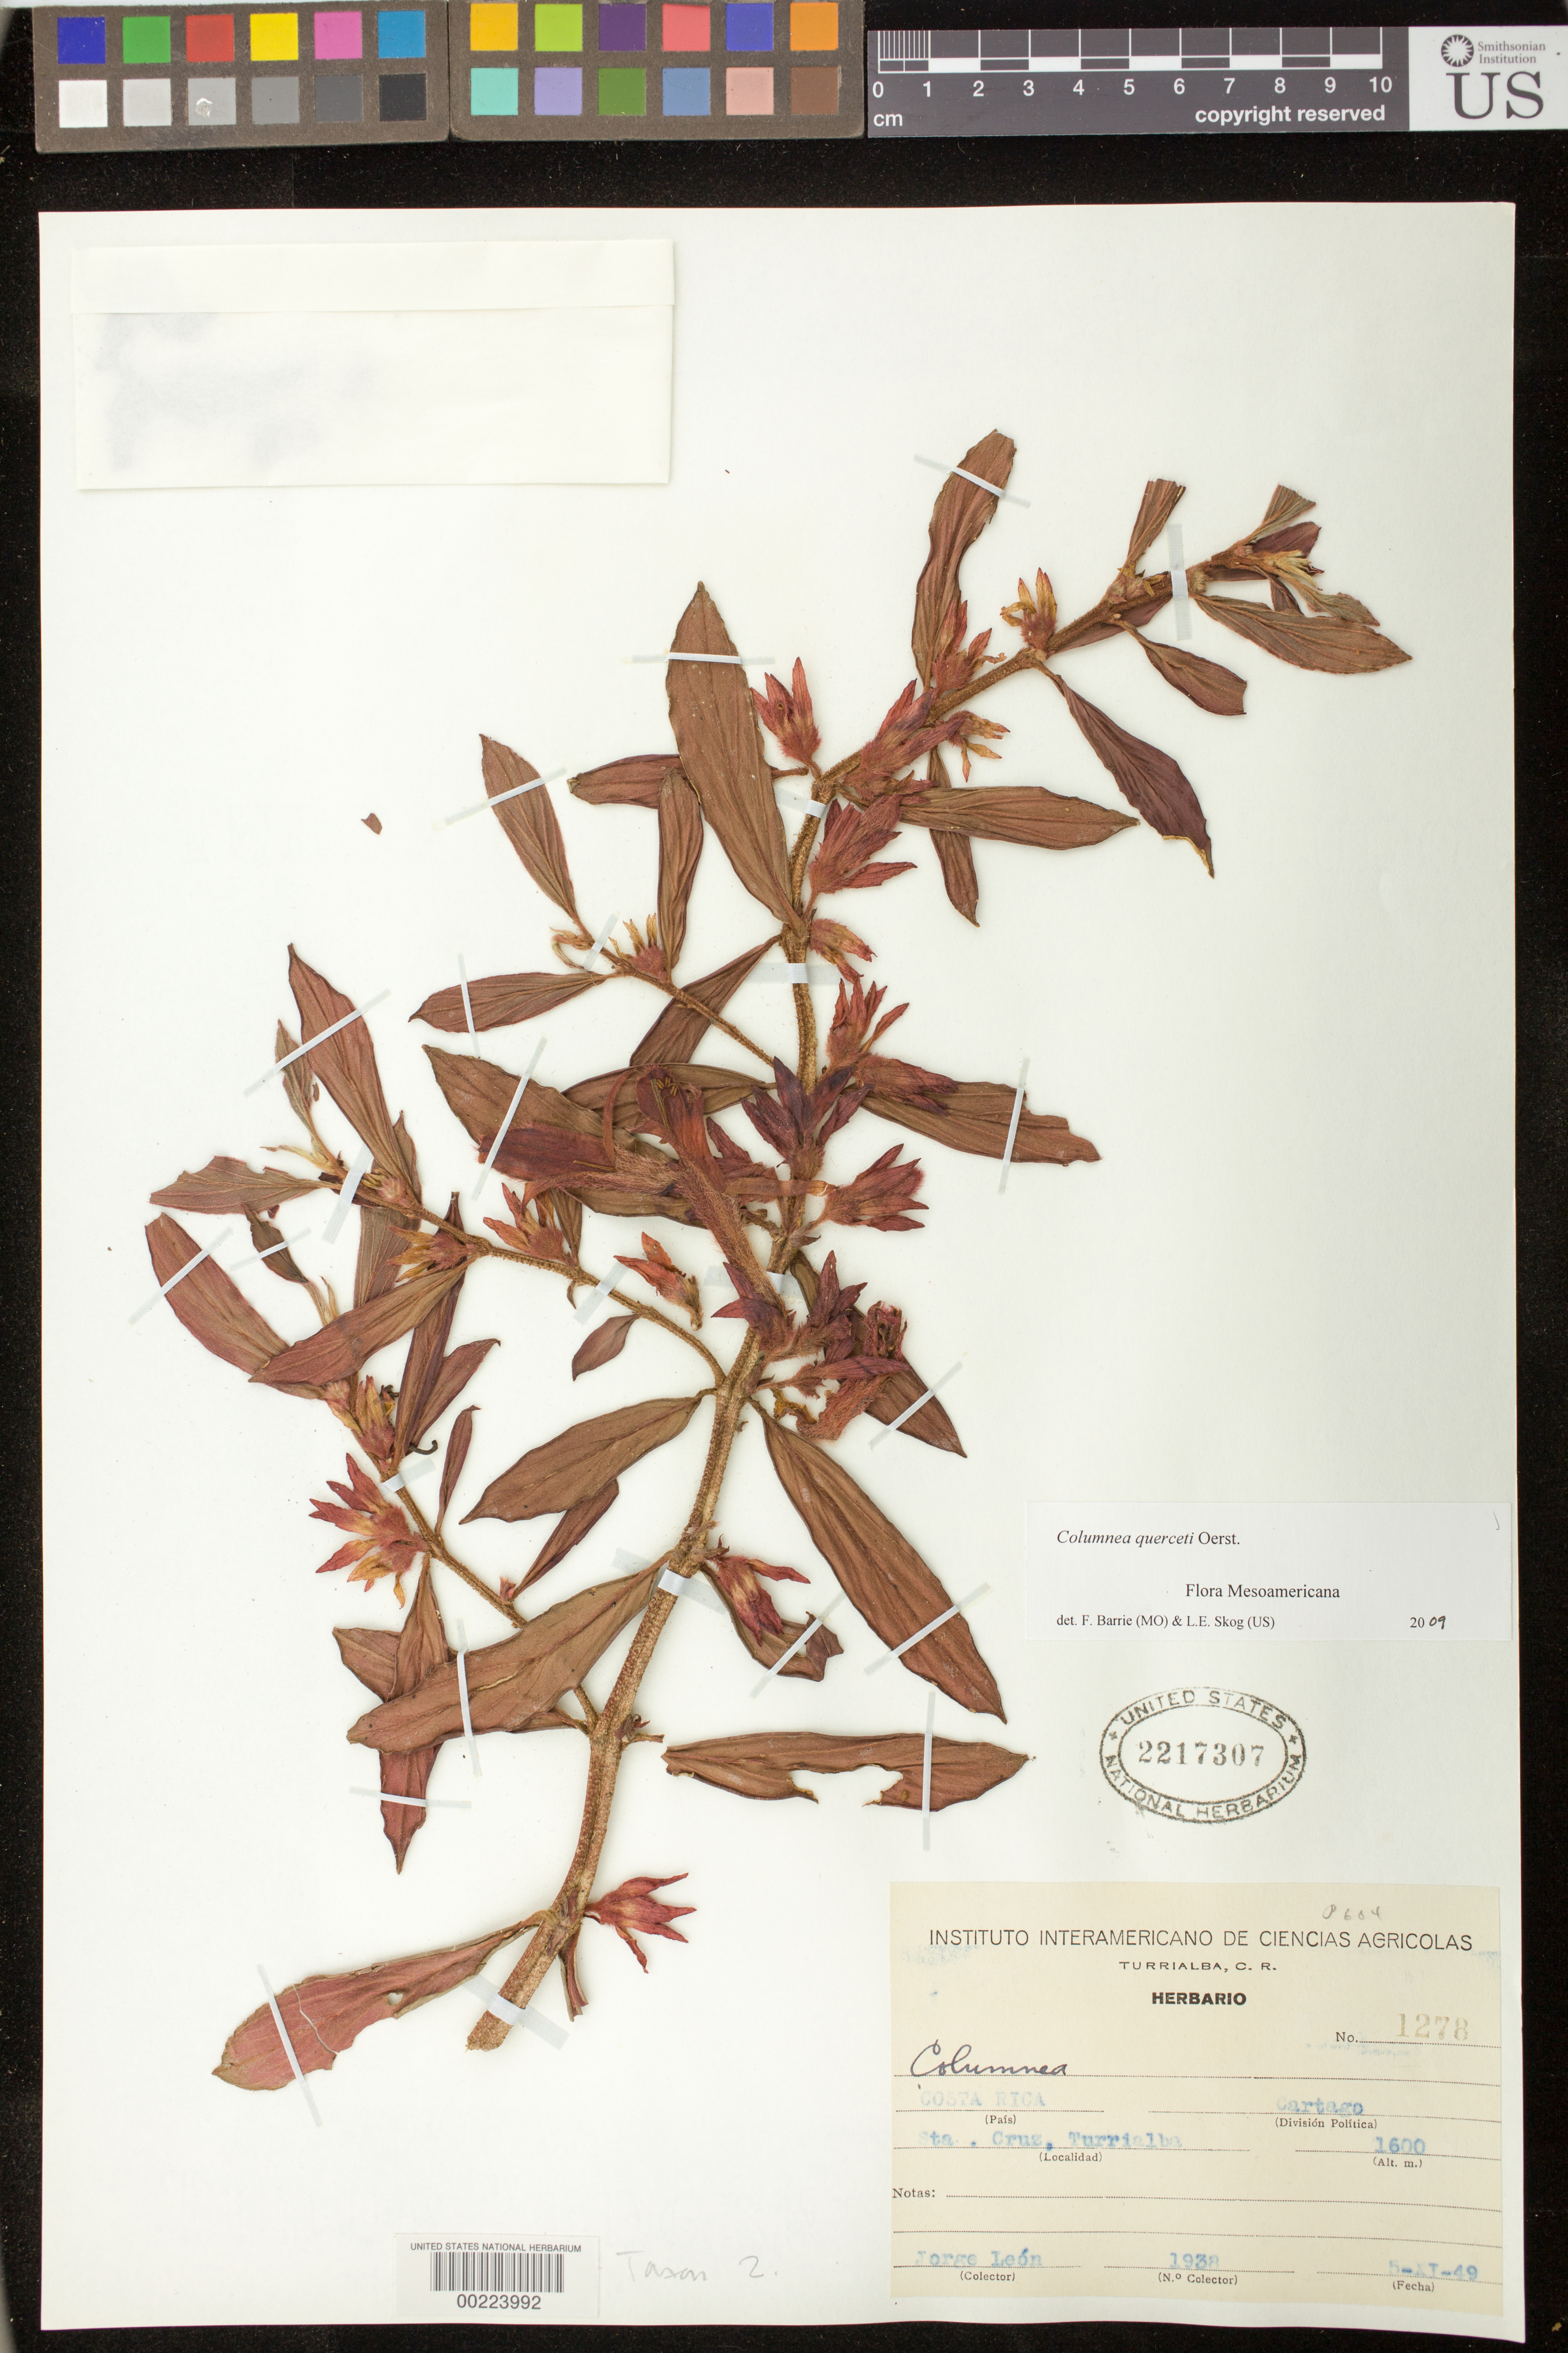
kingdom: Plantae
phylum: Tracheophyta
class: Magnoliopsida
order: Lamiales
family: Gesneriaceae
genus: Columnea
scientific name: Columnea querceti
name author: Oerst.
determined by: Barrie, F. R.; Skog, Laurence E.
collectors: J. León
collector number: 1938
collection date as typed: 05 Nov 1949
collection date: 1949-11-05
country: Costa Rica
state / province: Cartago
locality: Sta Cruz, Turrialba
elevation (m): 1600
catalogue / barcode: US 2217307